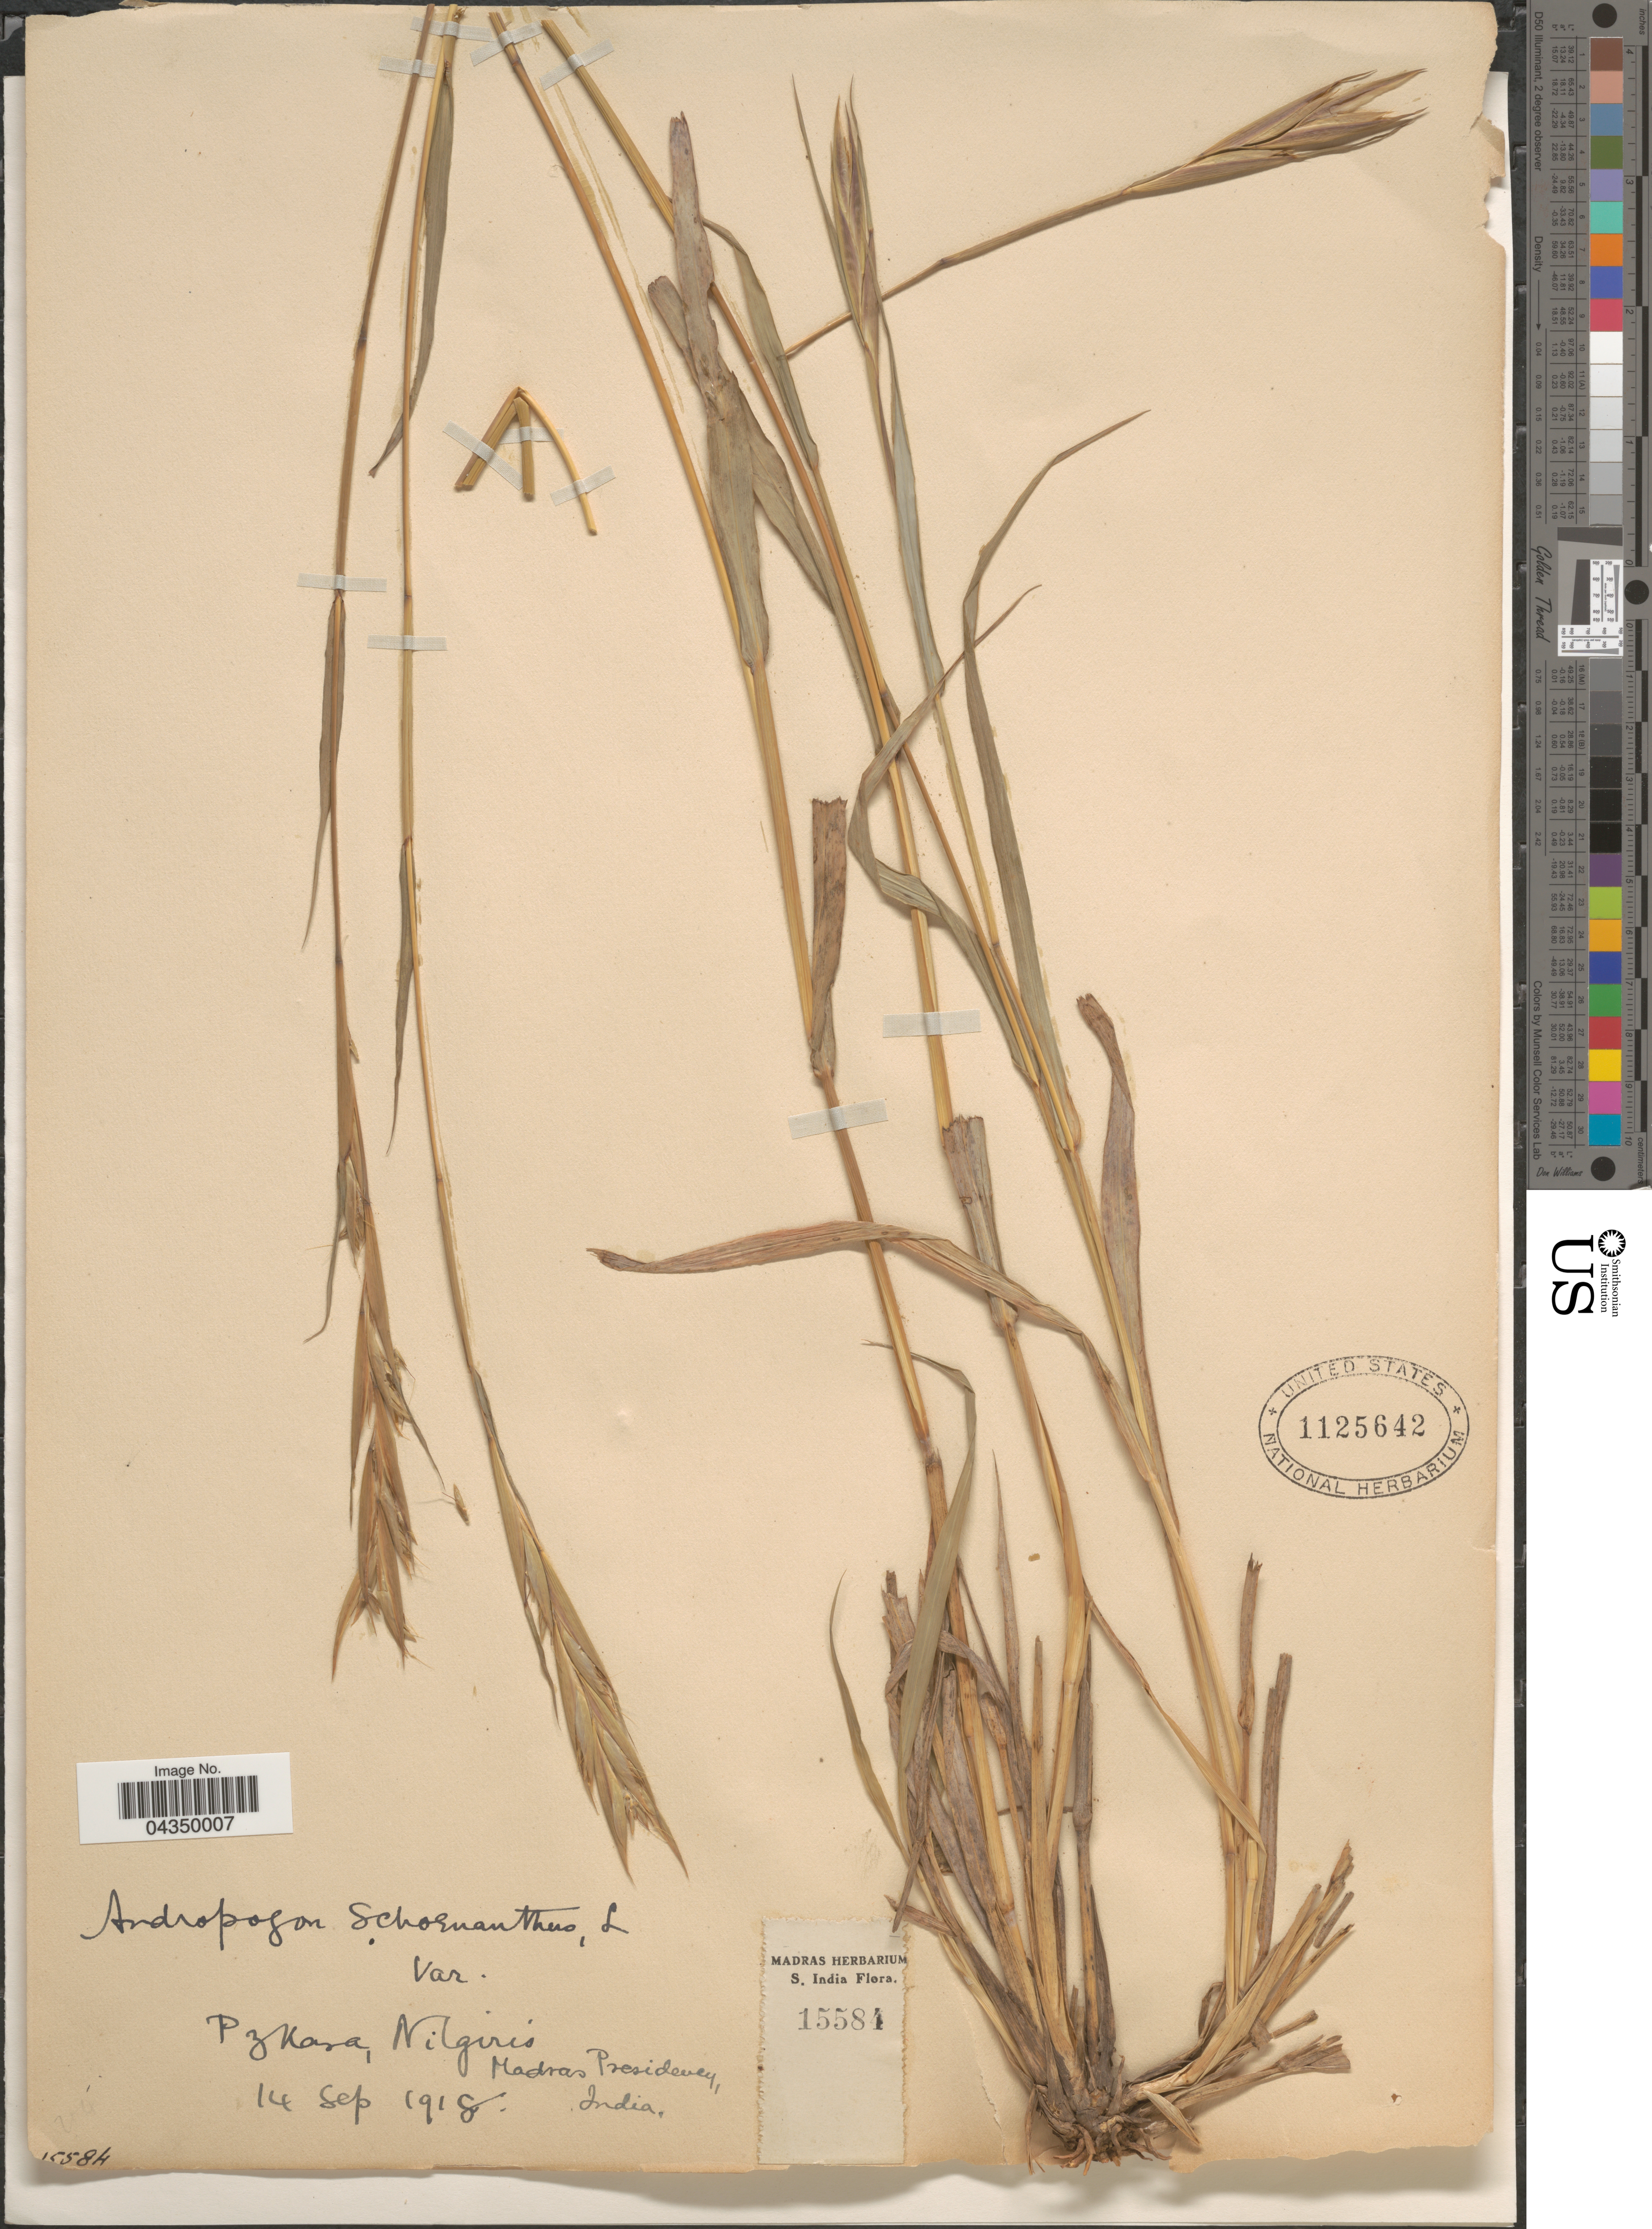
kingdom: Plantae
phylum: Tracheophyta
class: Liliopsida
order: Poales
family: Poaceae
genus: Cymbopogon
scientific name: Cymbopogon martini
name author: (Roxb.) Stapf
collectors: Ex herb. Madras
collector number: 15584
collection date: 1918-09-14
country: India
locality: Pykara, Nilgiris. Madras Presidency.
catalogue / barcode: US 1125642